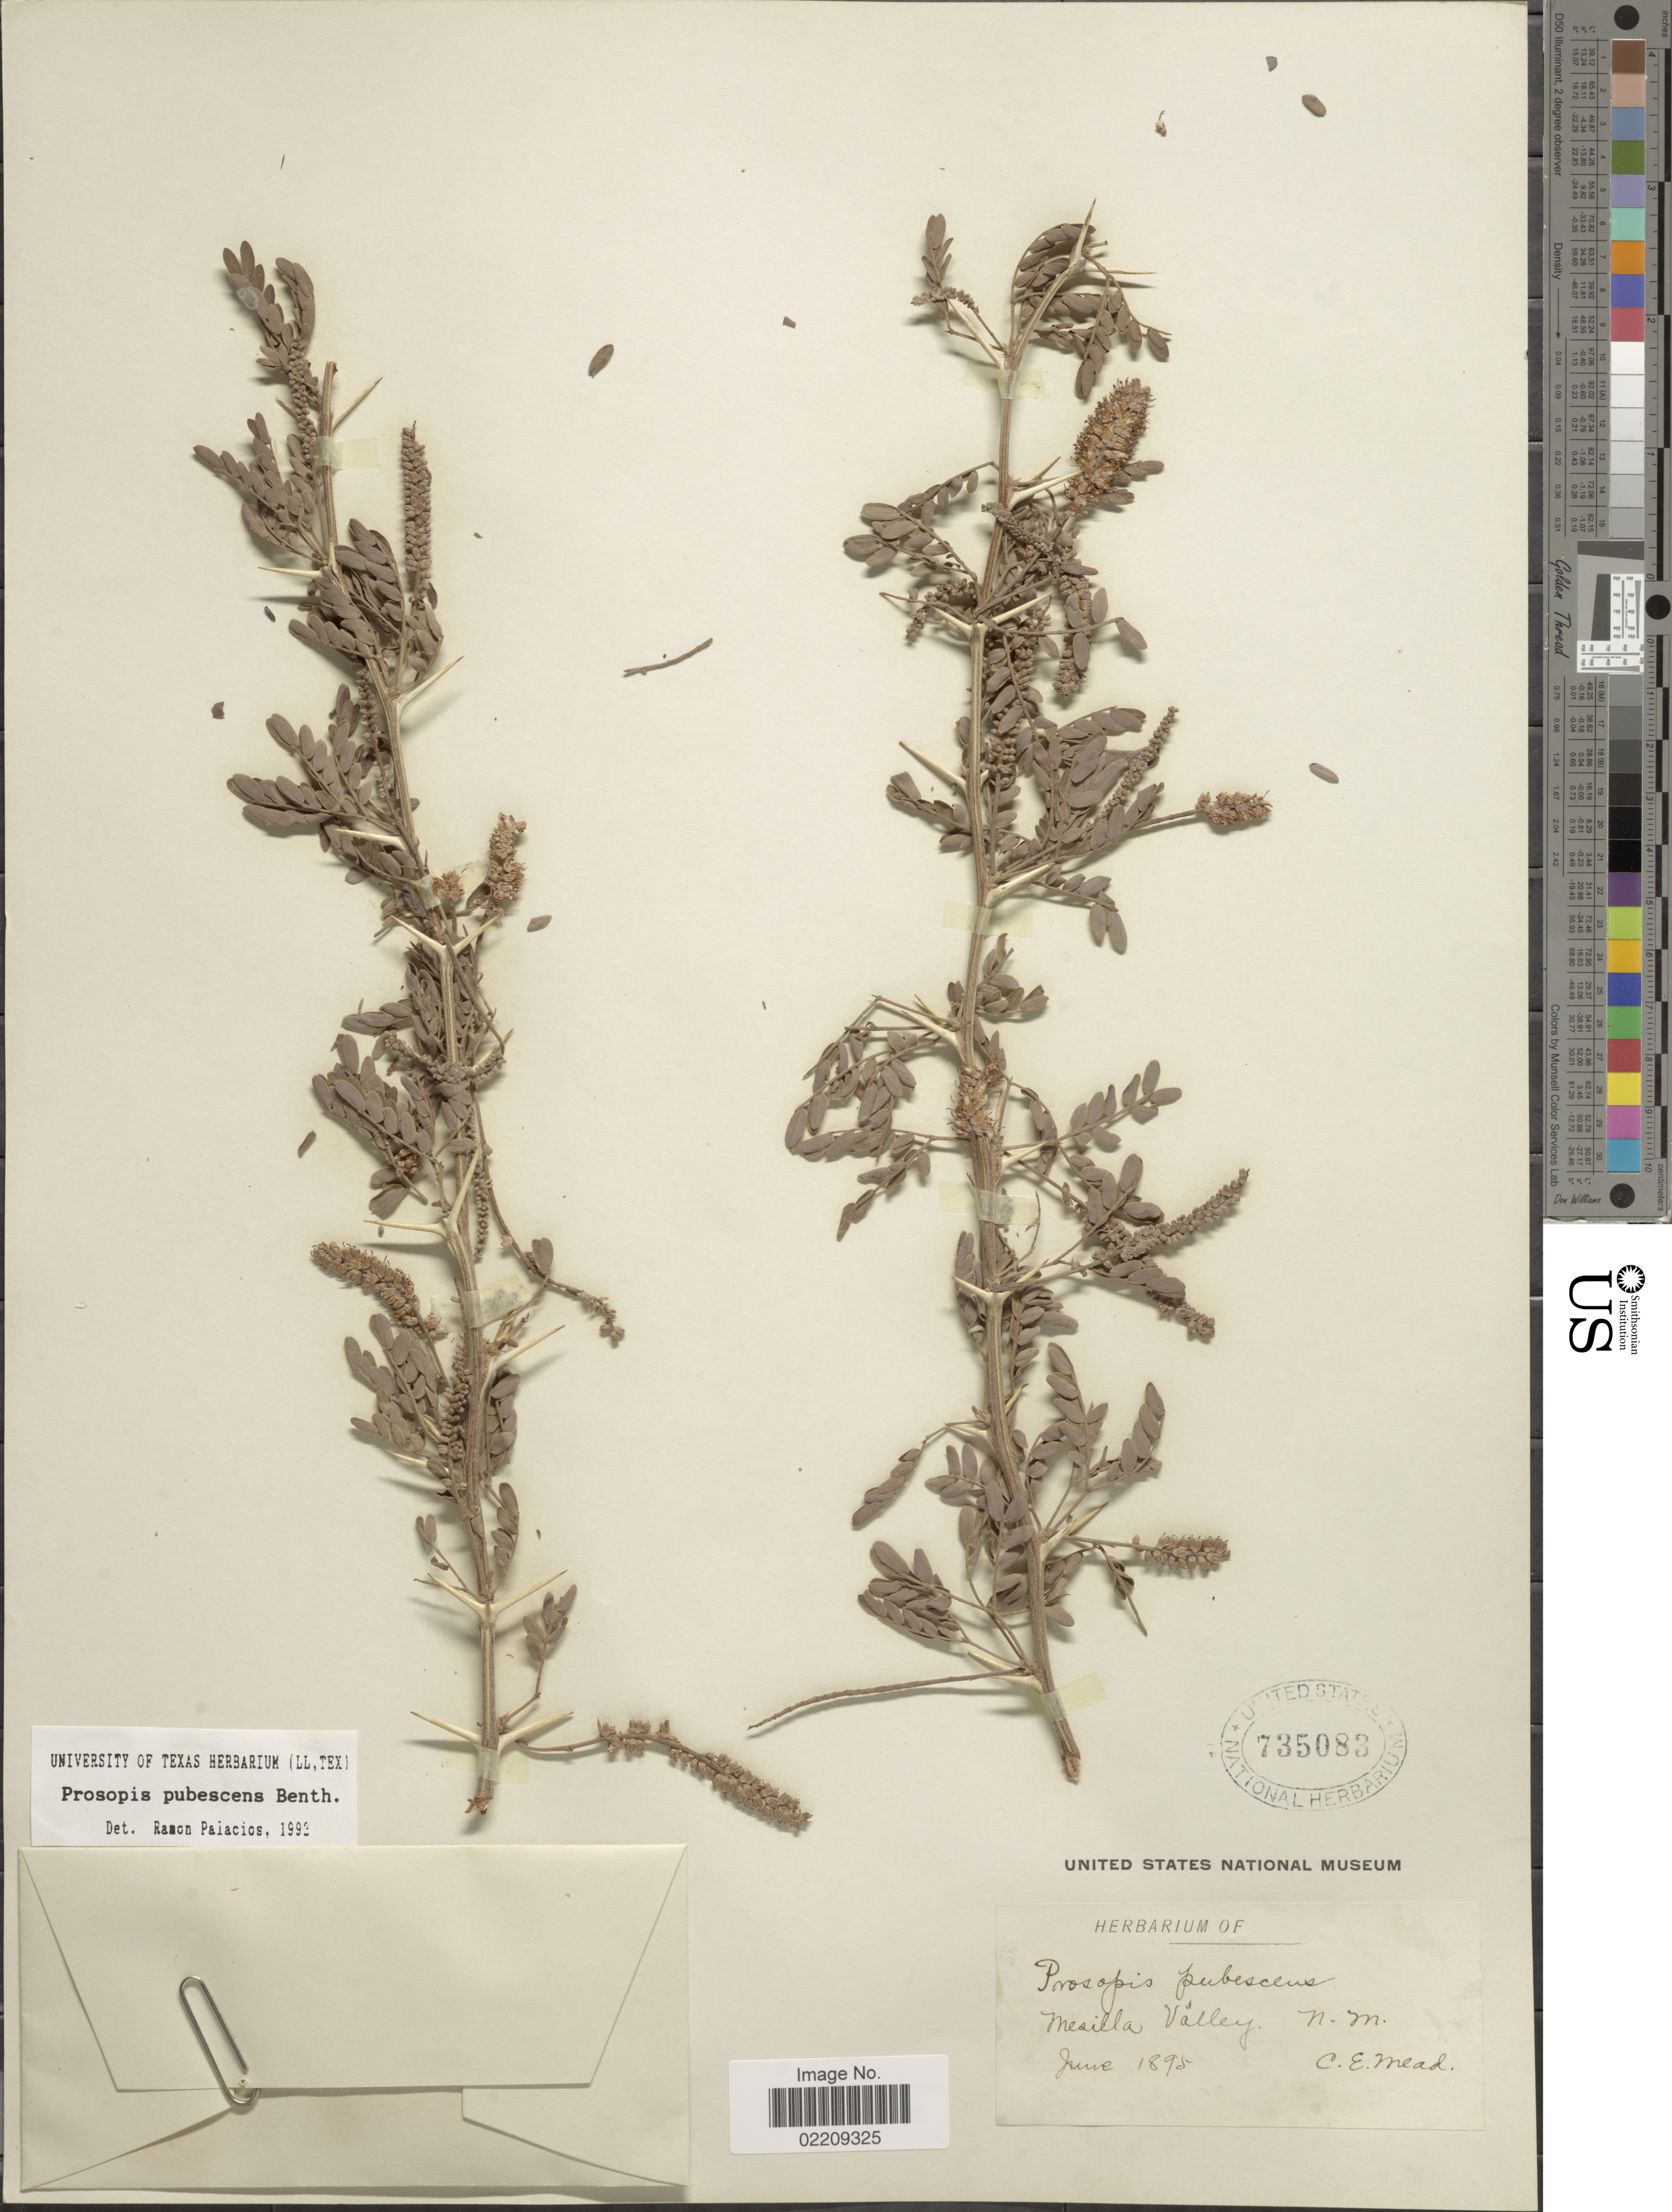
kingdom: Plantae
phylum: Tracheophyta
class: Magnoliopsida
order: Fabales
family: Fabaceae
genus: Strombocarpa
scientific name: Strombocarpa pubescens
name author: (Benth.) A. Gray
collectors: C. Mead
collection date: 1895-06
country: United States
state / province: New Mexico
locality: Mesilla Valley.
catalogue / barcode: US 735083